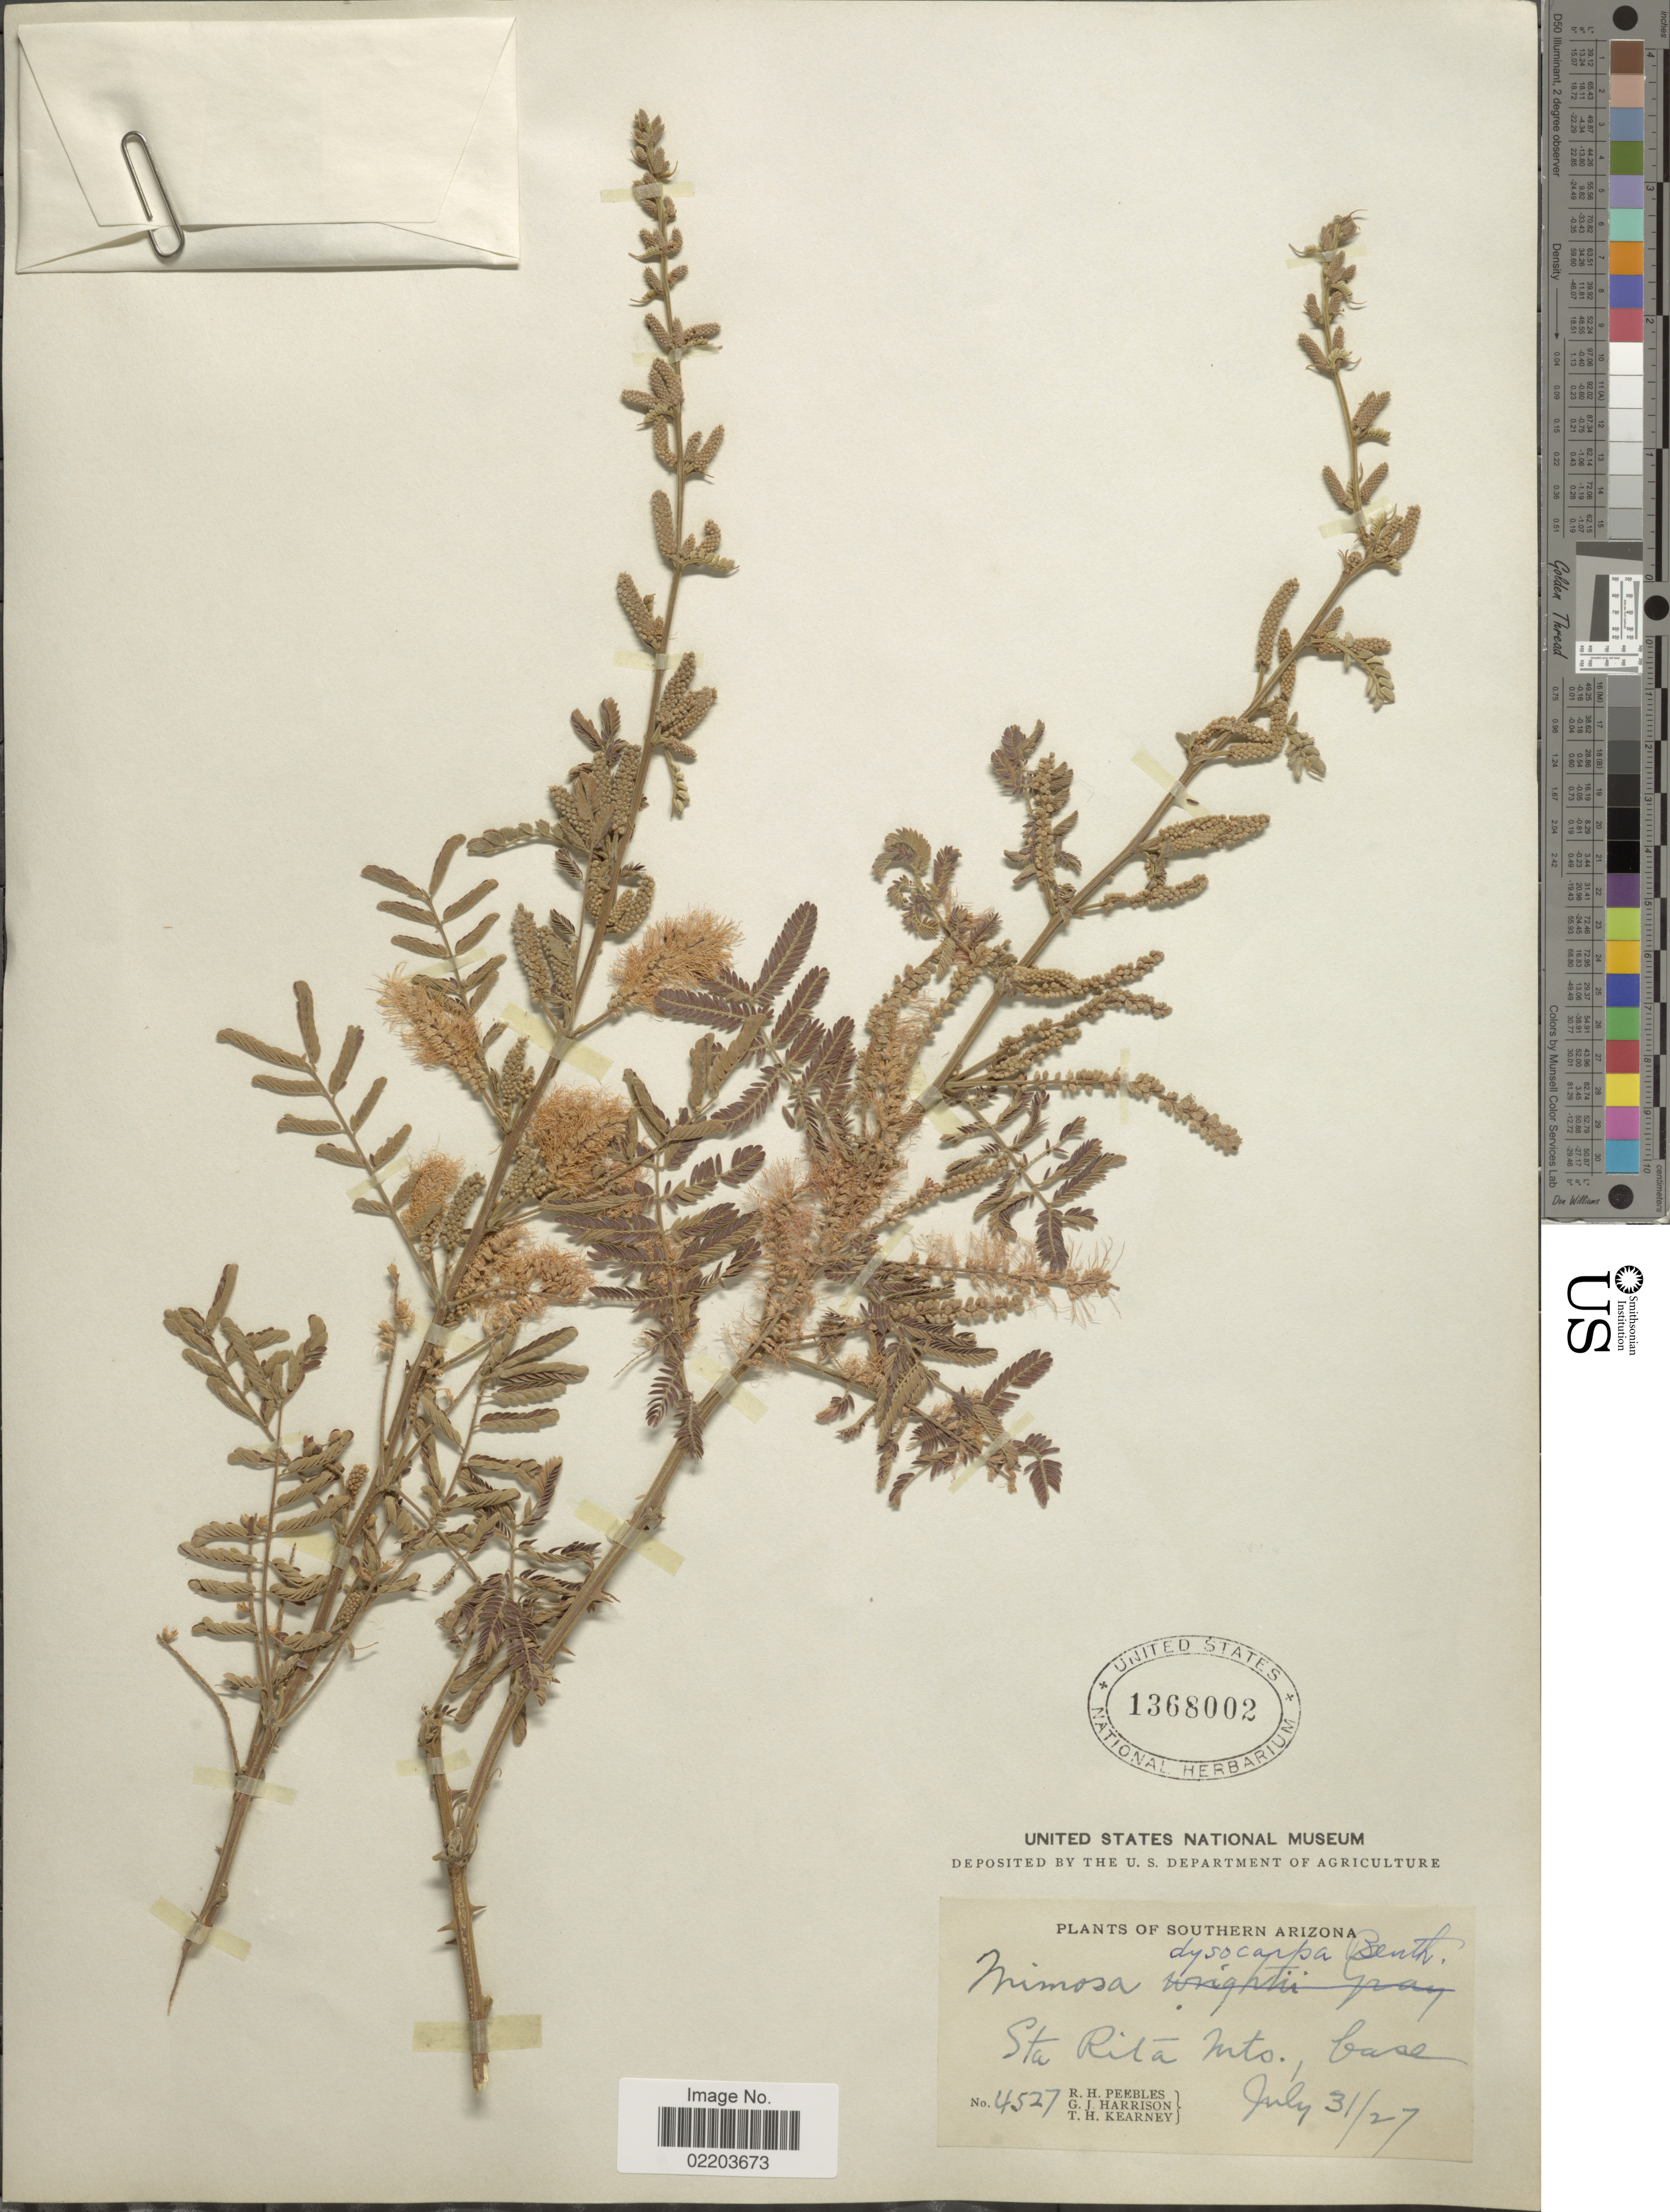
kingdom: Plantae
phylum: Tracheophyta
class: Magnoliopsida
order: Fabales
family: Fabaceae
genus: Mimosa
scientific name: Mimosa dysocarpa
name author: Benth. ex A. Gray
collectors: R. H. Peebles, G. J. Harrison & T. H. Kearney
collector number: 4527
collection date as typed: Transcribed d/m/y: 31/7/27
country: United States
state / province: Arizona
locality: Southern Arizona, Sta Rita Mts., base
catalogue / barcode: US 1368002